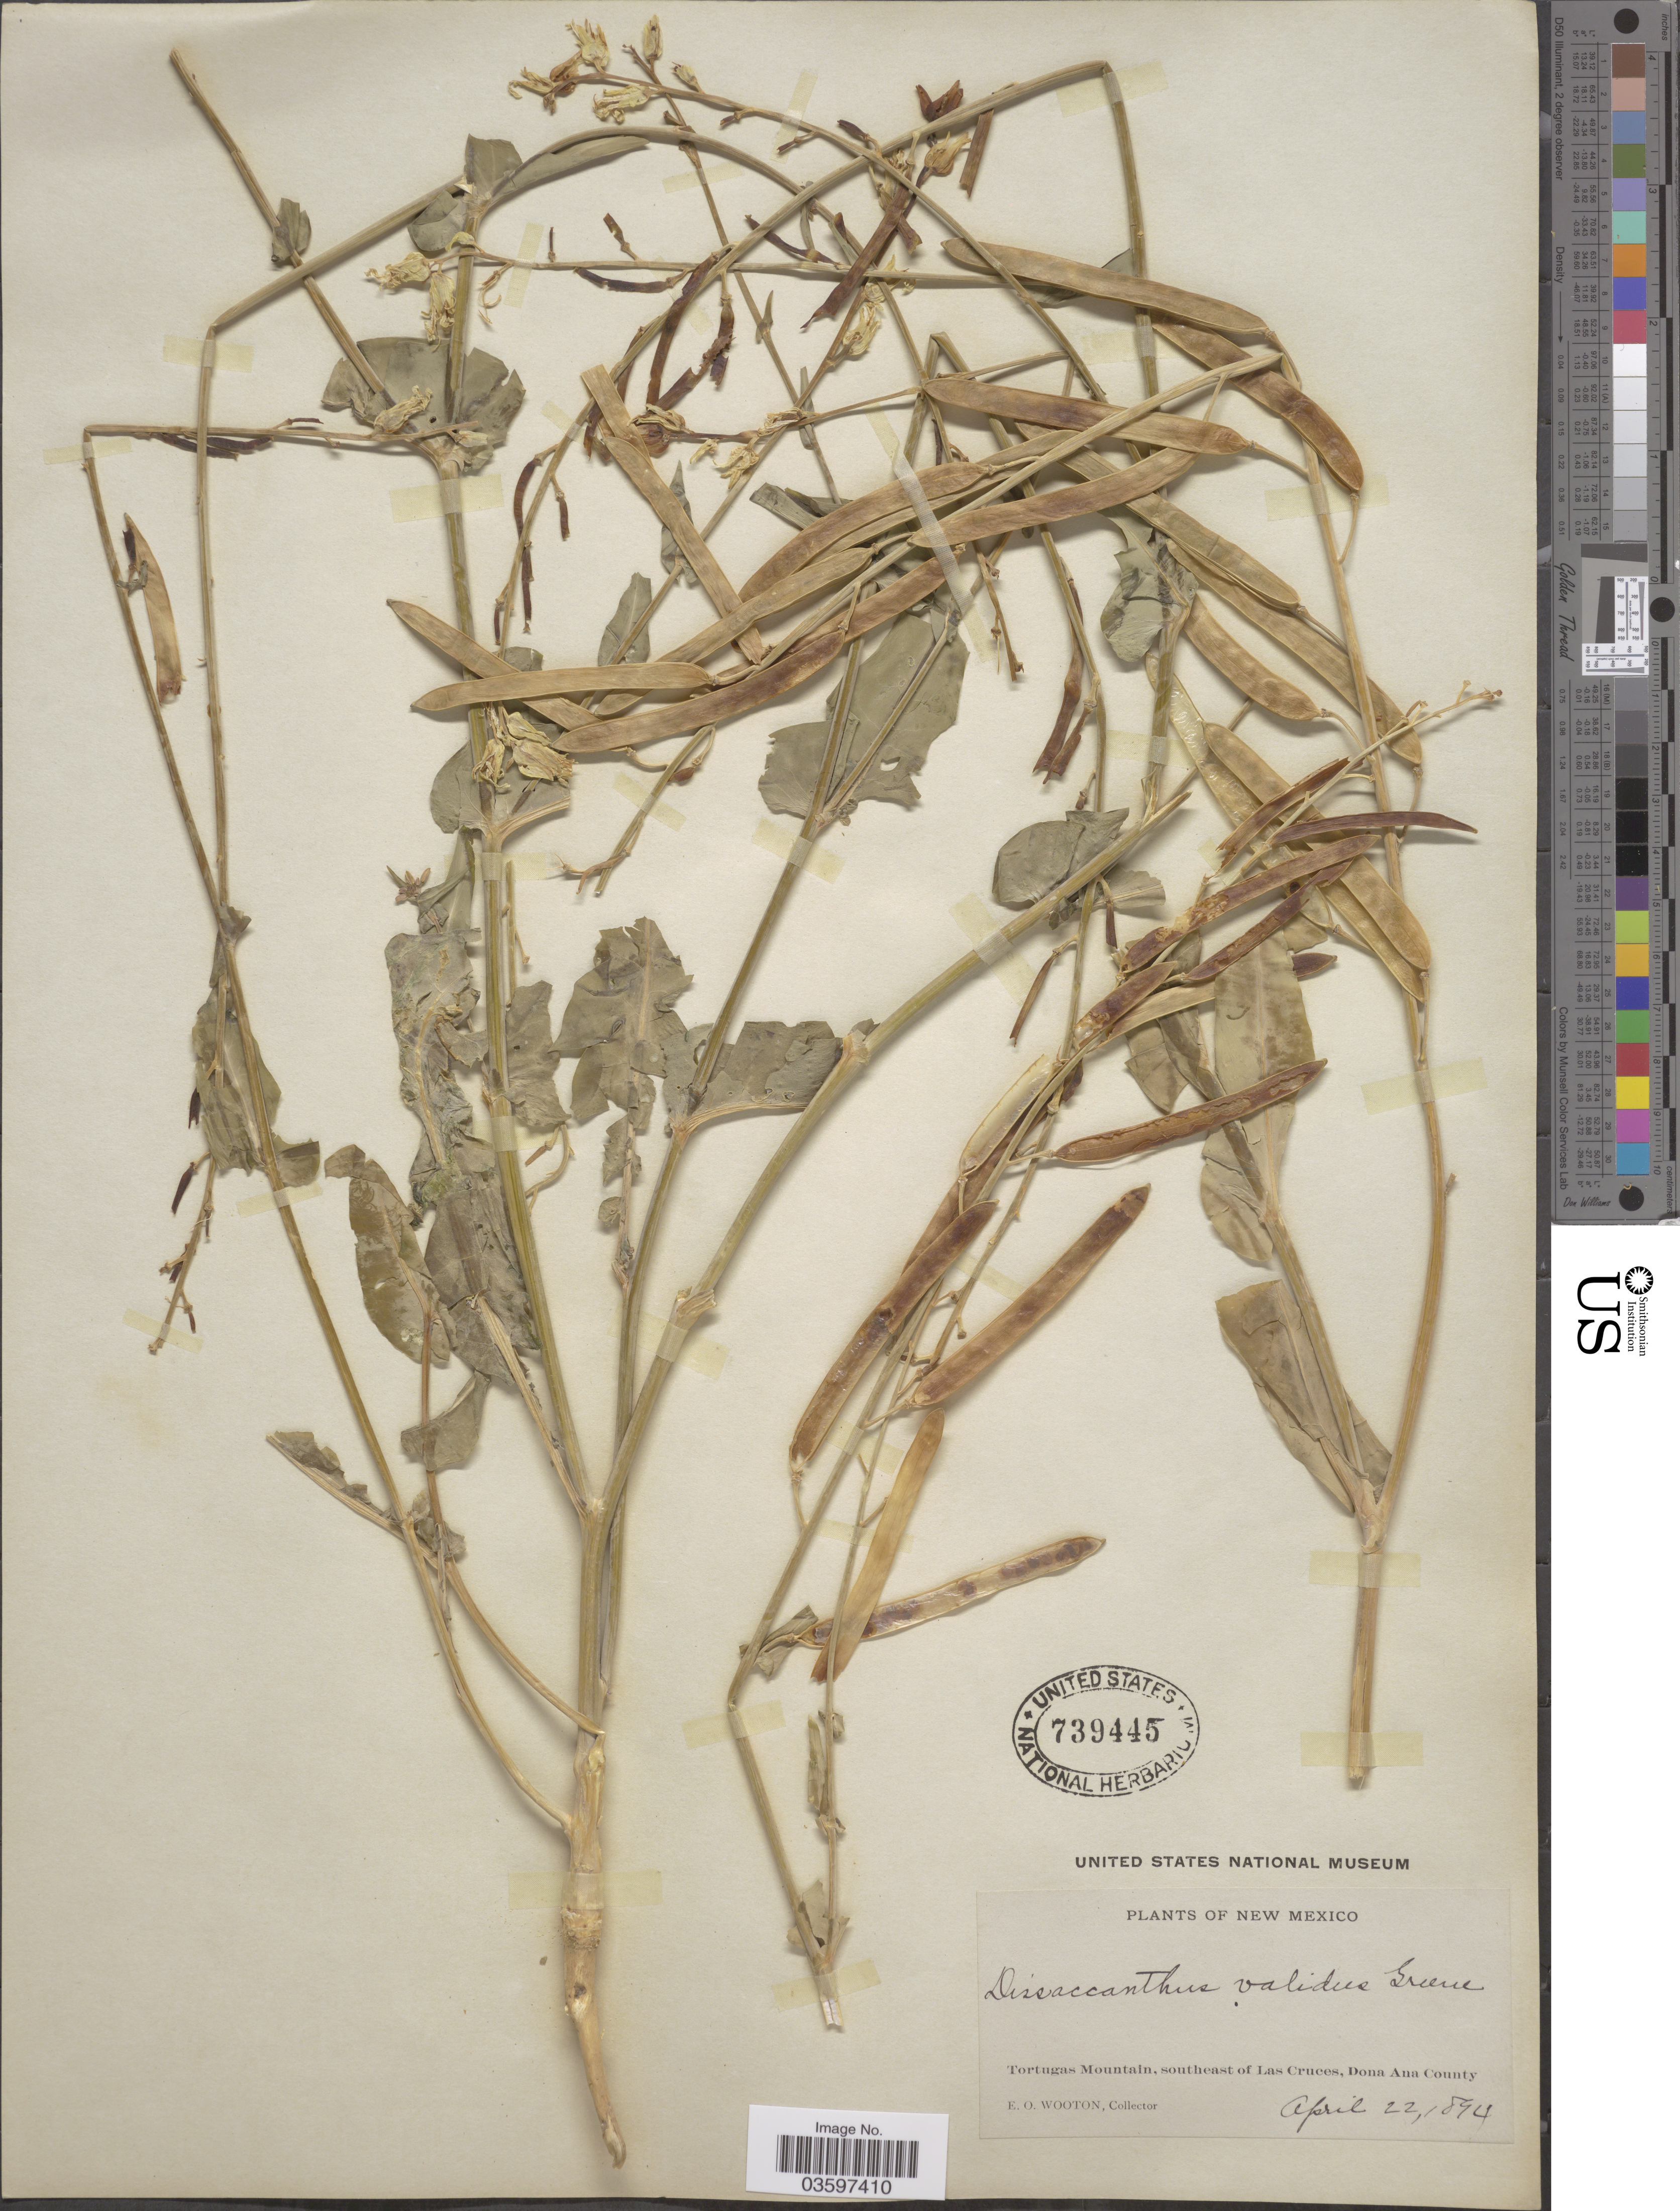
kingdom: Plantae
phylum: Tracheophyta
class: Magnoliopsida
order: Brassicales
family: Brassicaceae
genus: Streptanthus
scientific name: Streptanthus carinatus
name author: C. Wright ex A. Gray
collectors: E. O. Wooton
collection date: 1894-04-22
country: United States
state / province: New Mexico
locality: Tortugas Mountain, southeast of Las Cruces, Dona Ana County.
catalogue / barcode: US 739445